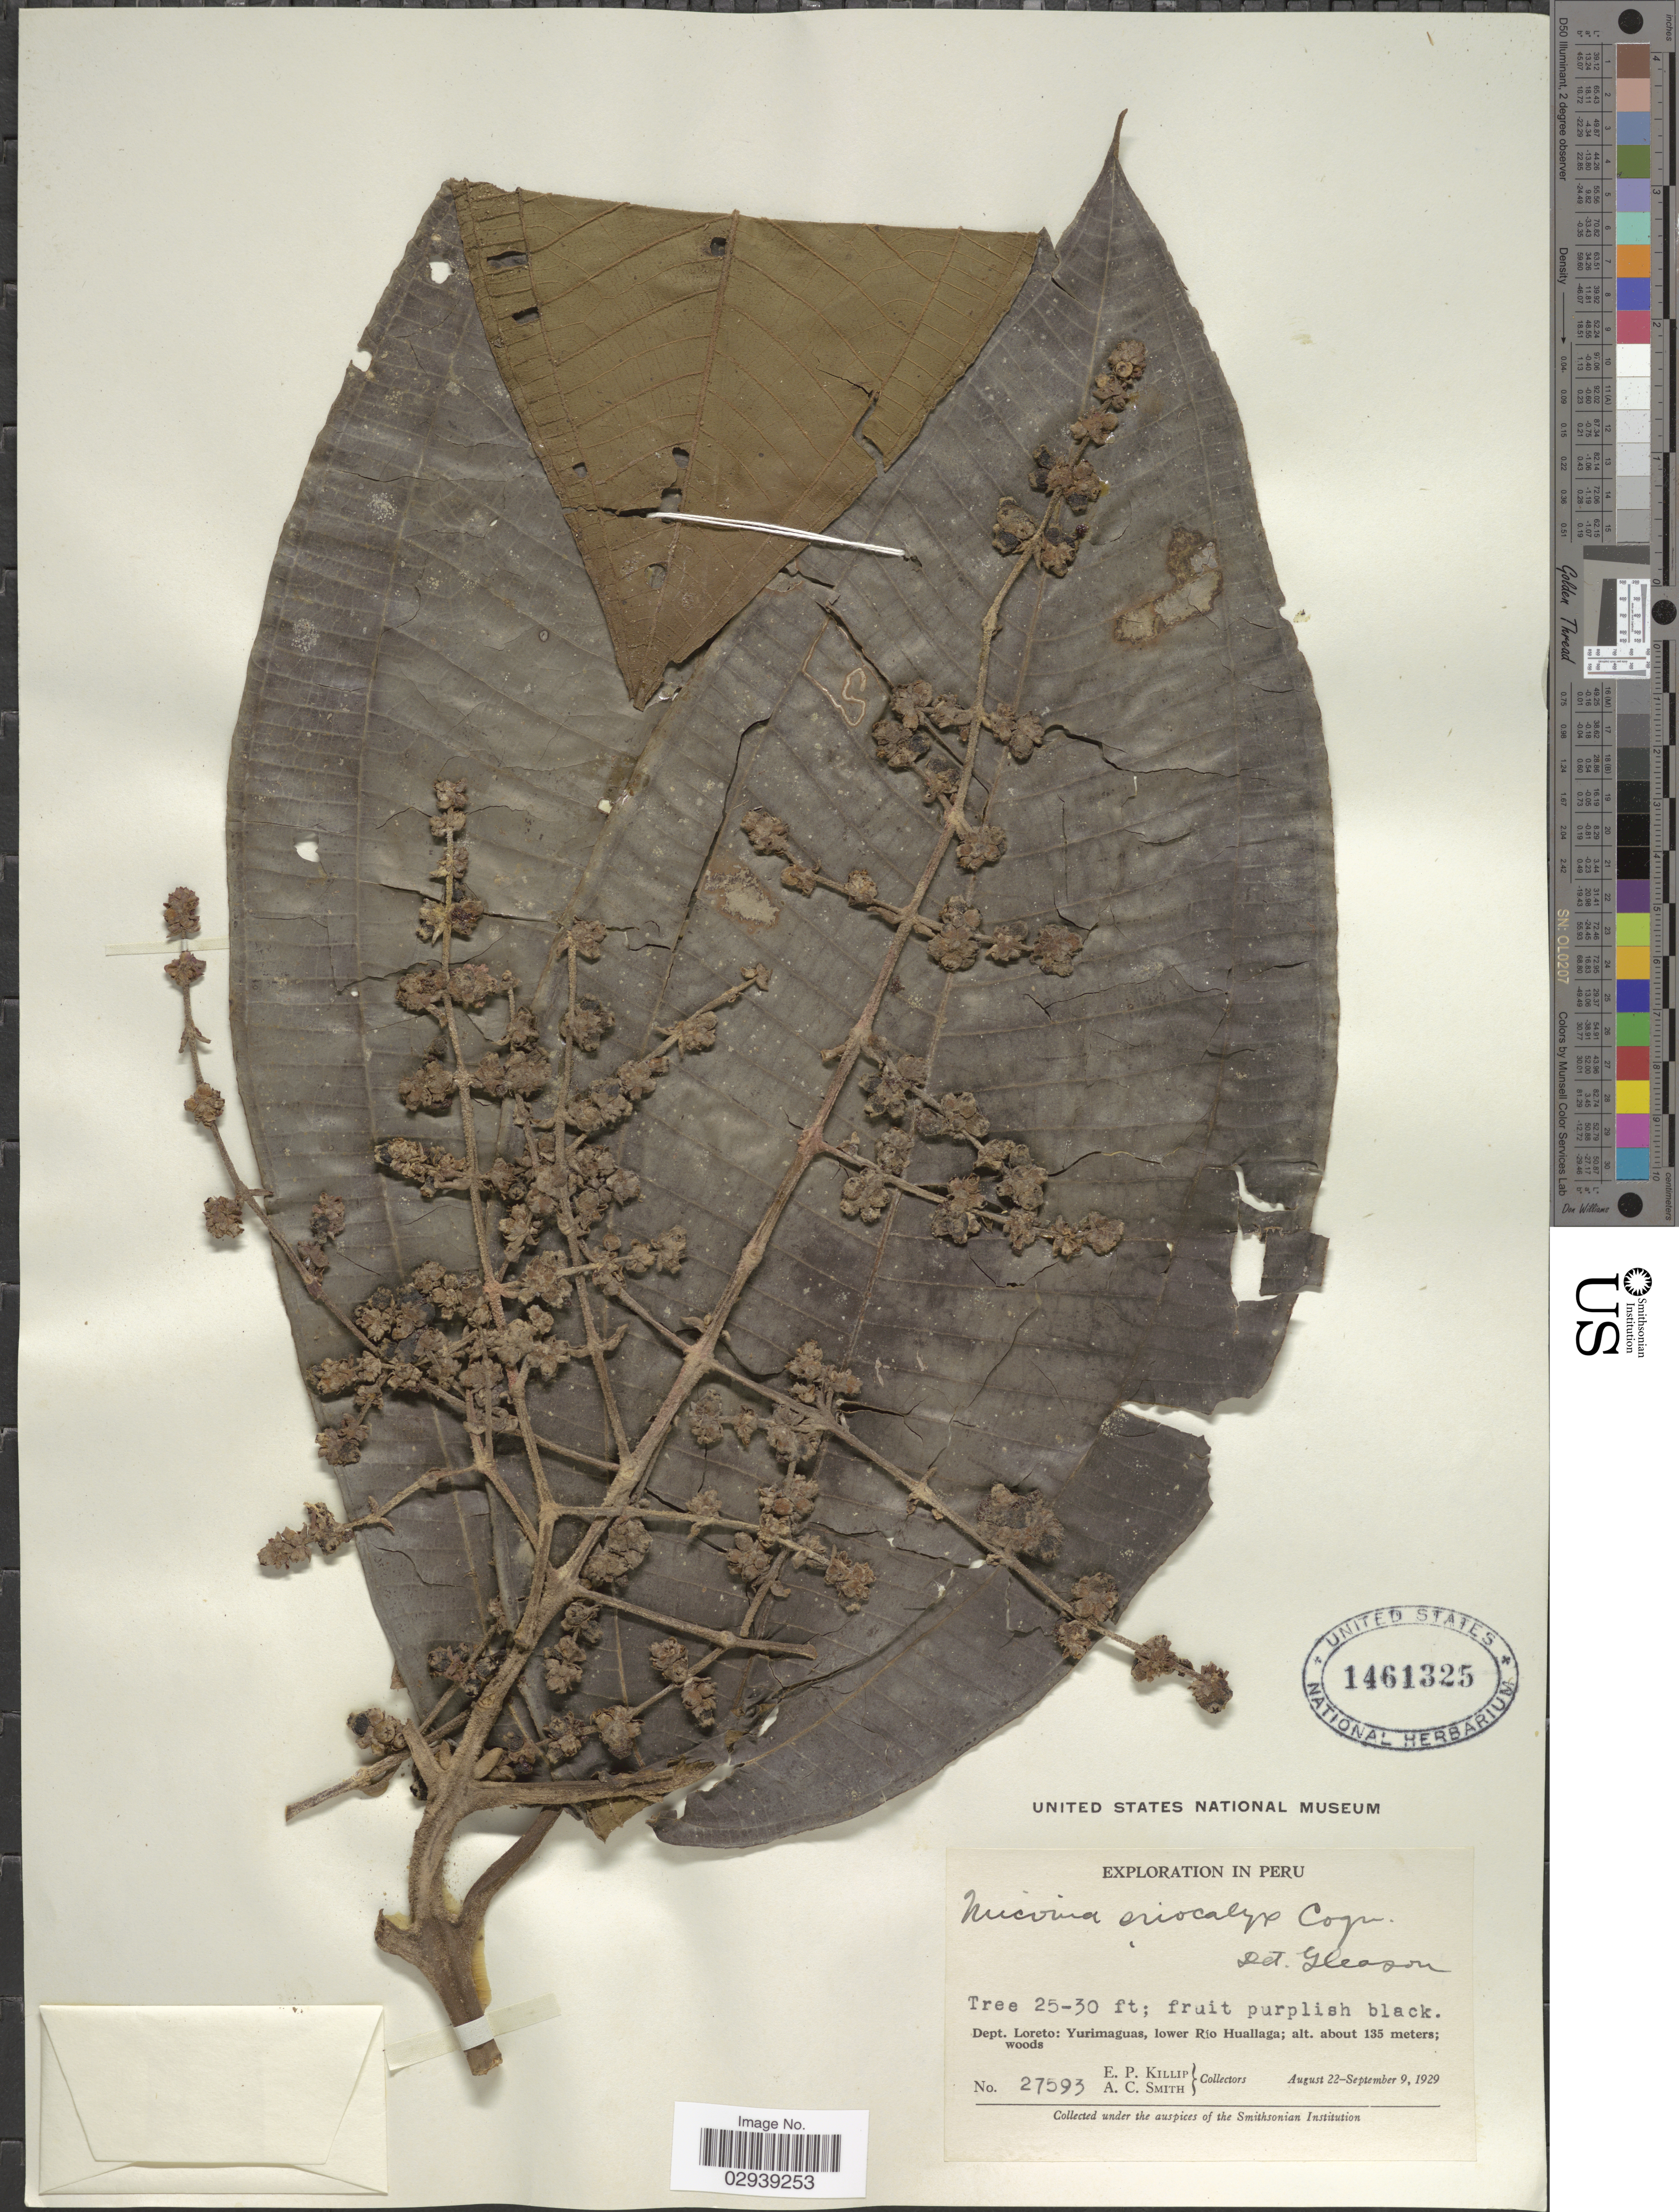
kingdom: Plantae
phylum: Tracheophyta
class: Magnoliopsida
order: Myrtales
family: Melastomataceae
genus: Miconia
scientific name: Miconia eriocalyx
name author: Cogn.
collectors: E. P. Killip & A. C. Smith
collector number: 27593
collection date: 1929-08-22/1929-09-09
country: Peru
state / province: Loreto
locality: Dept. Loreto: Yurimaguas, lower Río Huallaga.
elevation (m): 135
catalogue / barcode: US 1461325